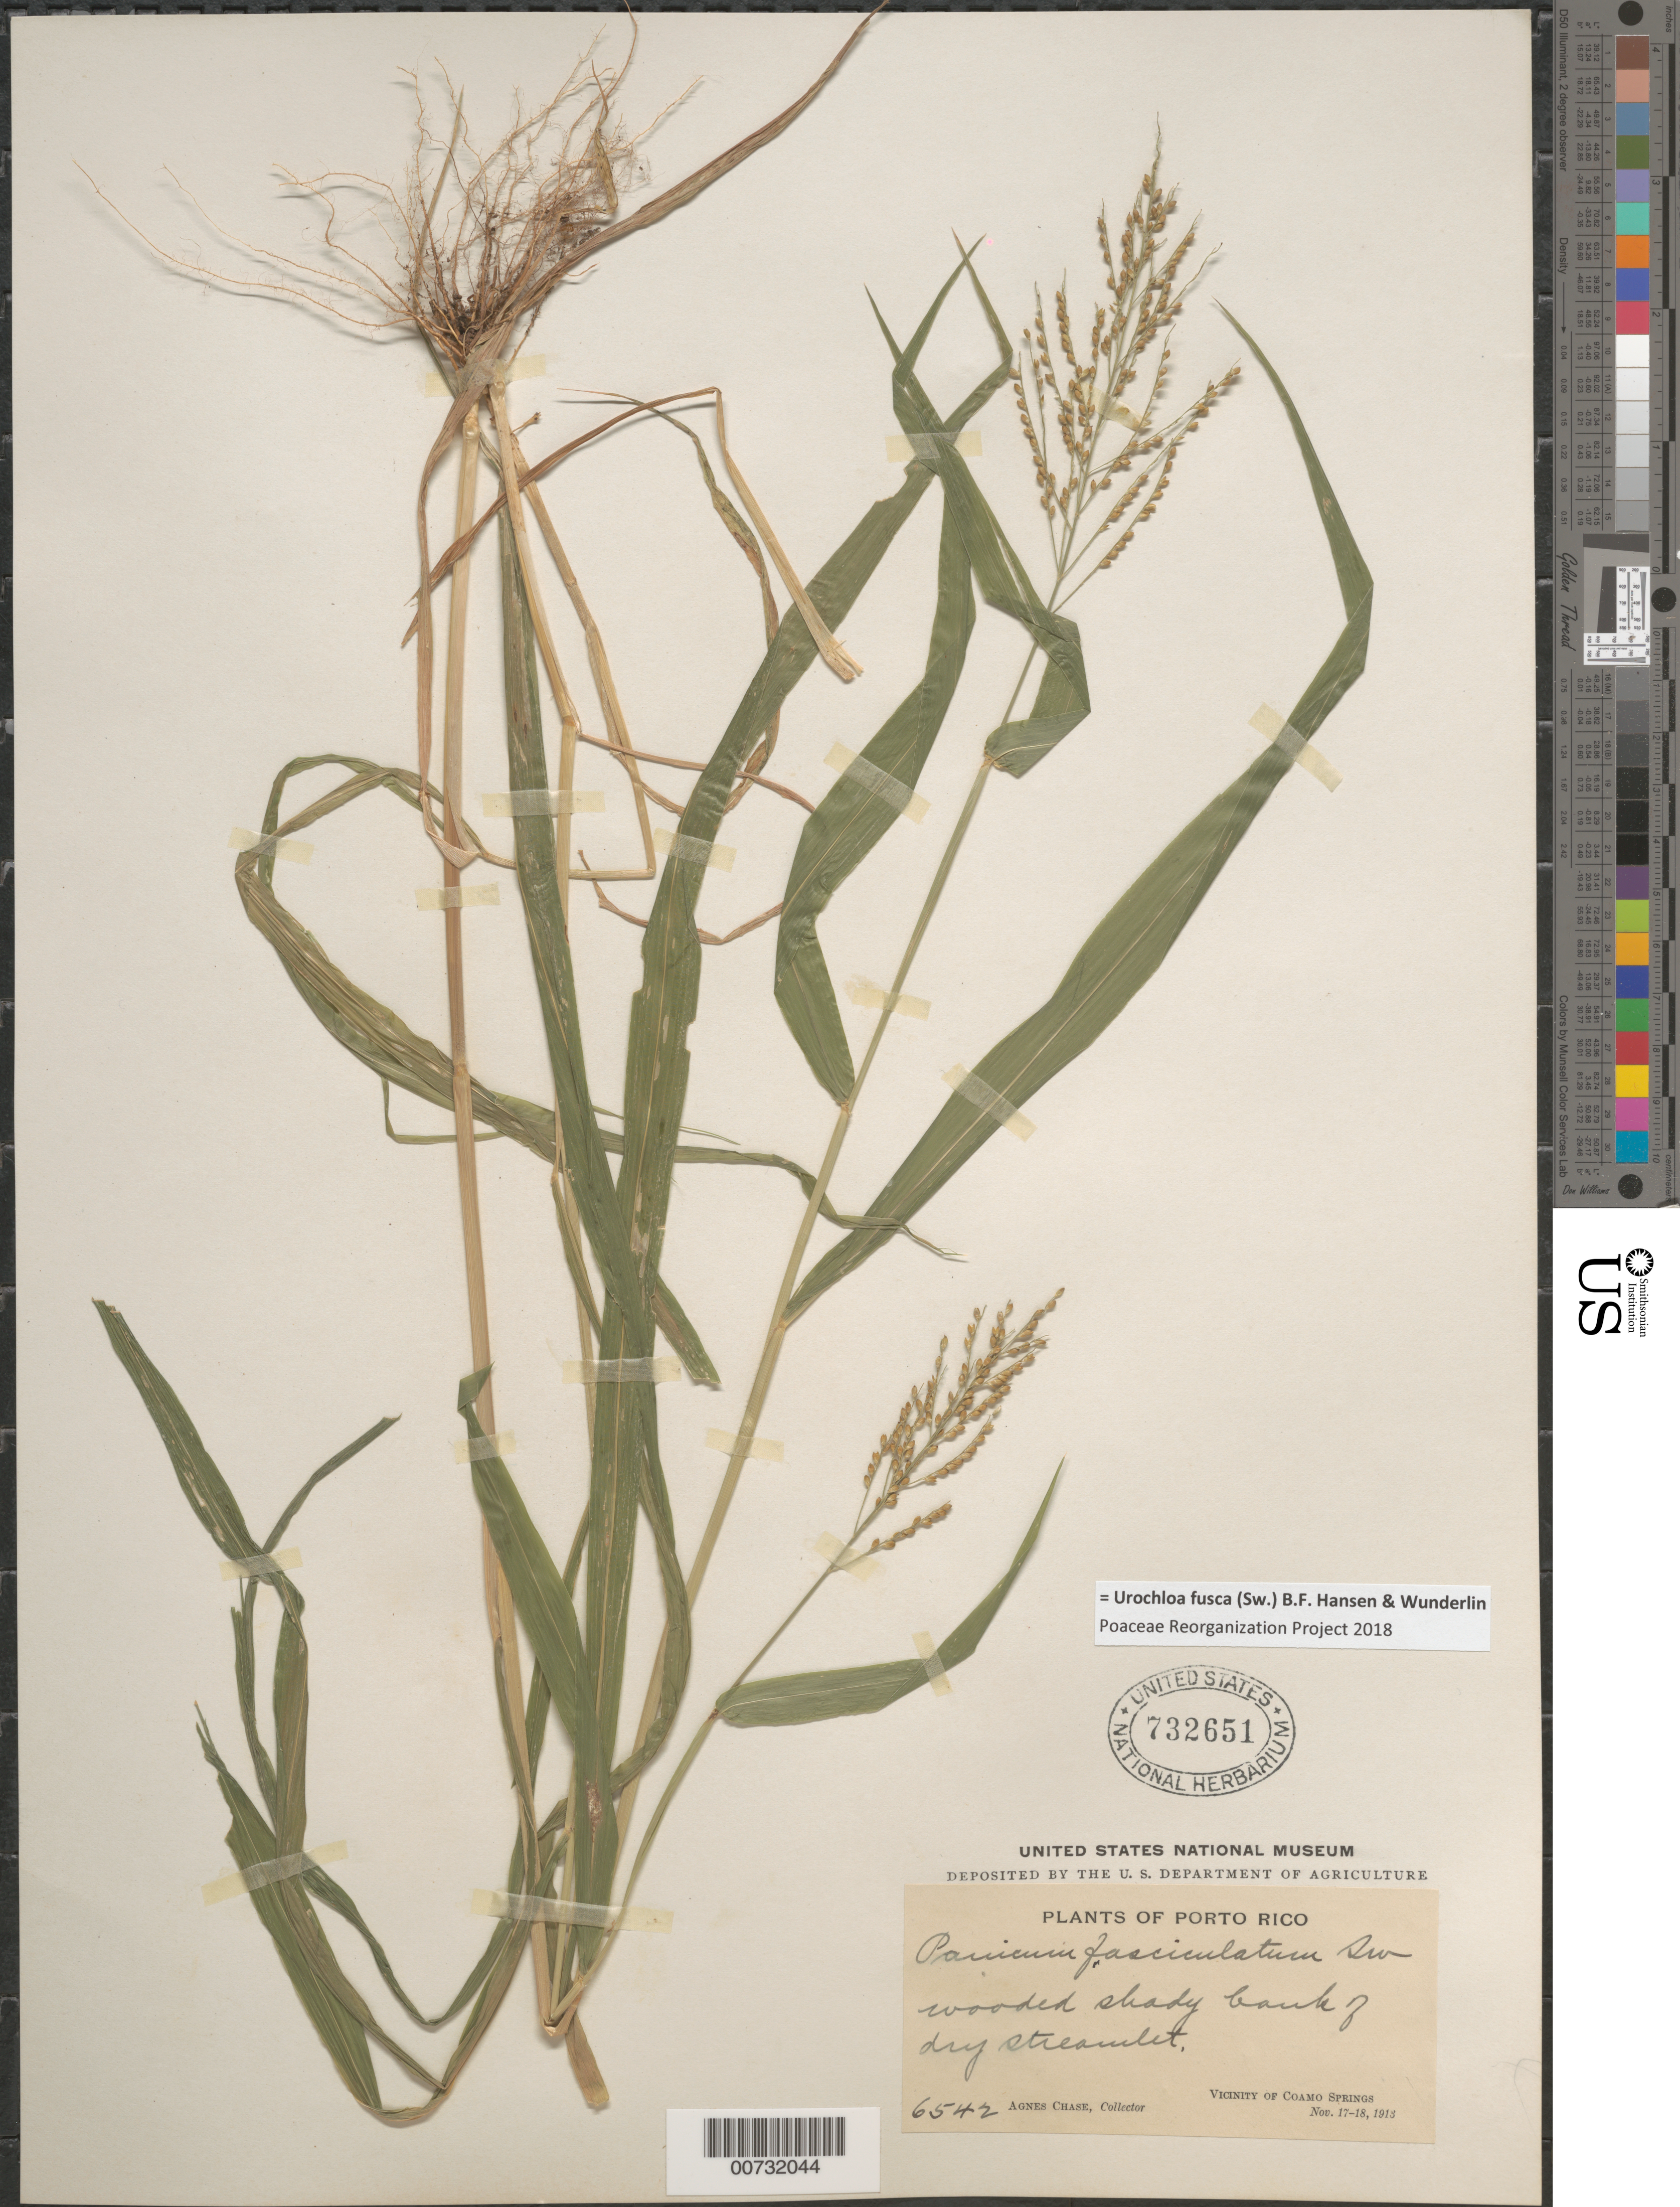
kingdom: Plantae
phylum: Tracheophyta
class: Liliopsida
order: Poales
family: Poaceae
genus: Urochloa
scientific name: Urochloa fusca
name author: (Sw.) B.F. Hansen & Wunderlin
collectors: A. Chase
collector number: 6542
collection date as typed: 17 Nov 1913 and 18 Nov 1913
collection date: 1913-11-17,1913-11-18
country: Puerto Rico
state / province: Coamo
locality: Coamo Springs, vic of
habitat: Wooded shaded bank of dry streamlet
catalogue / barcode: US 732651